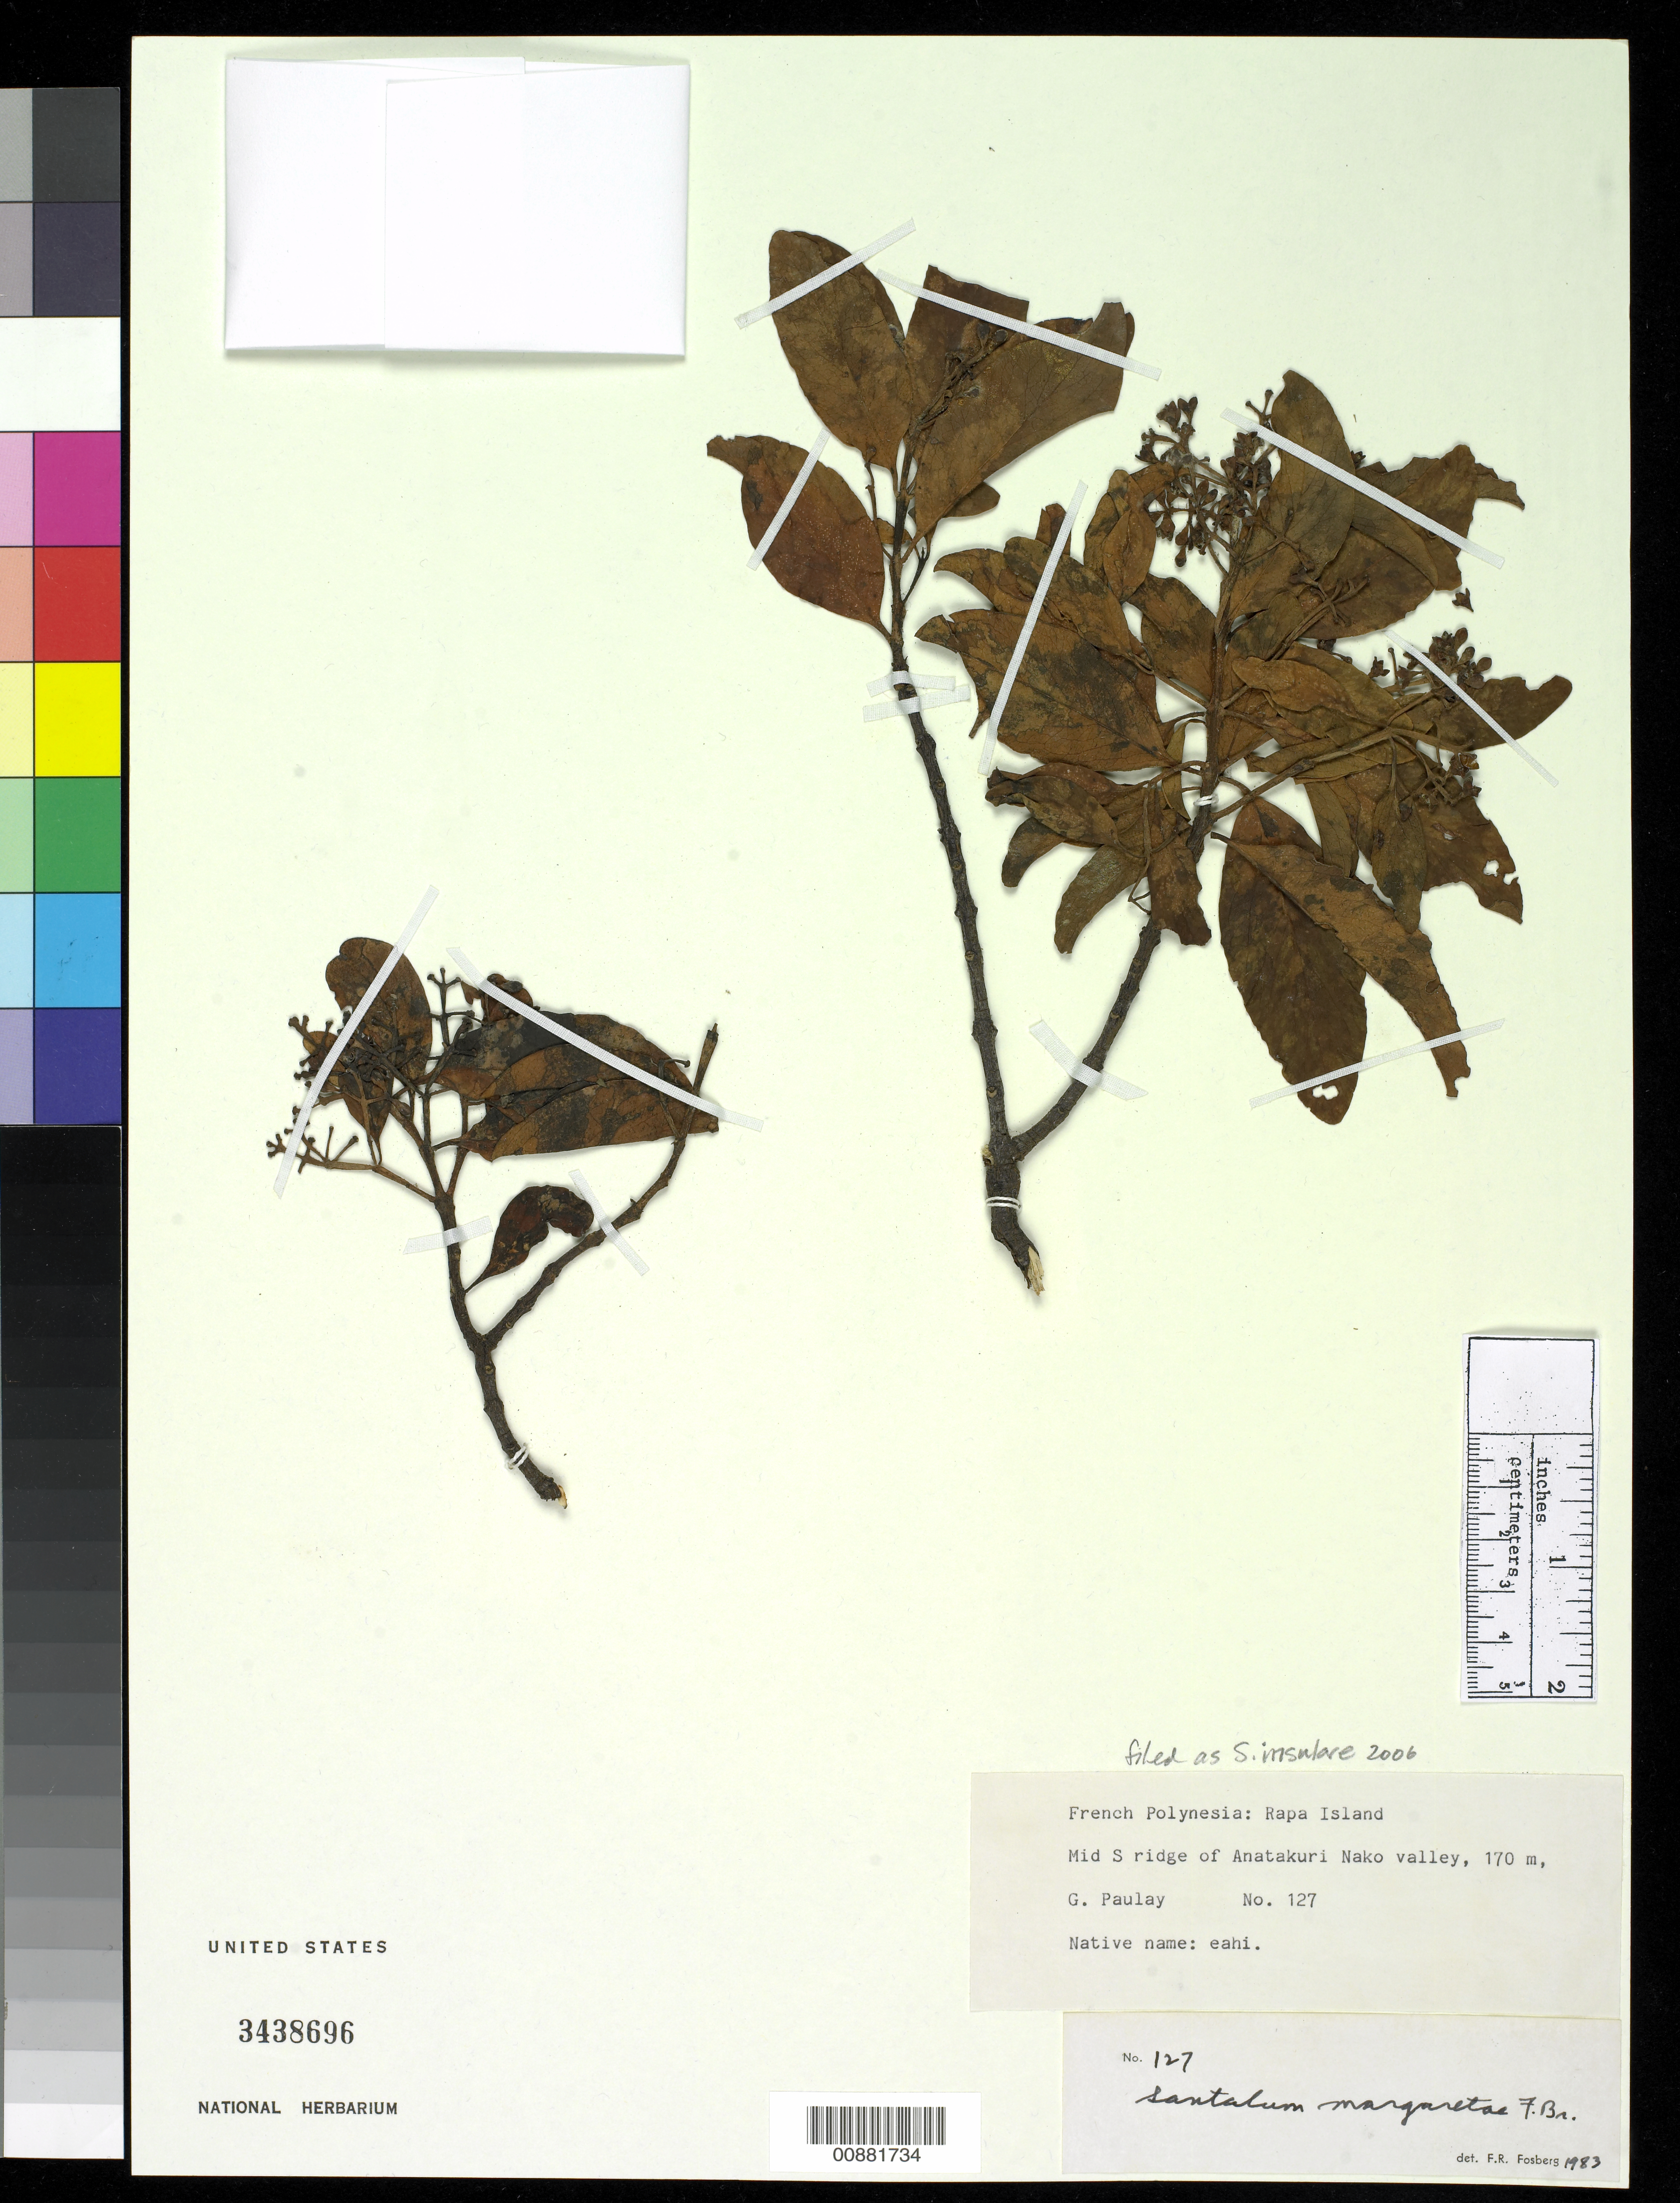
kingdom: Plantae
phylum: Tracheophyta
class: Magnoliopsida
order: Santalales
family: Santalaceae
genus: Santalum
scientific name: Santalum margaretae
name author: F. Br.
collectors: G. Paulay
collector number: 127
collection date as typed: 01 Jan 1983 to 31 Dec 1983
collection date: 1983-01-01/1983-12-31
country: French Polynesia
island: Rapa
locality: Mid W ridge of anatakuri Nako valley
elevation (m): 170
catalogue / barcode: US 3438696